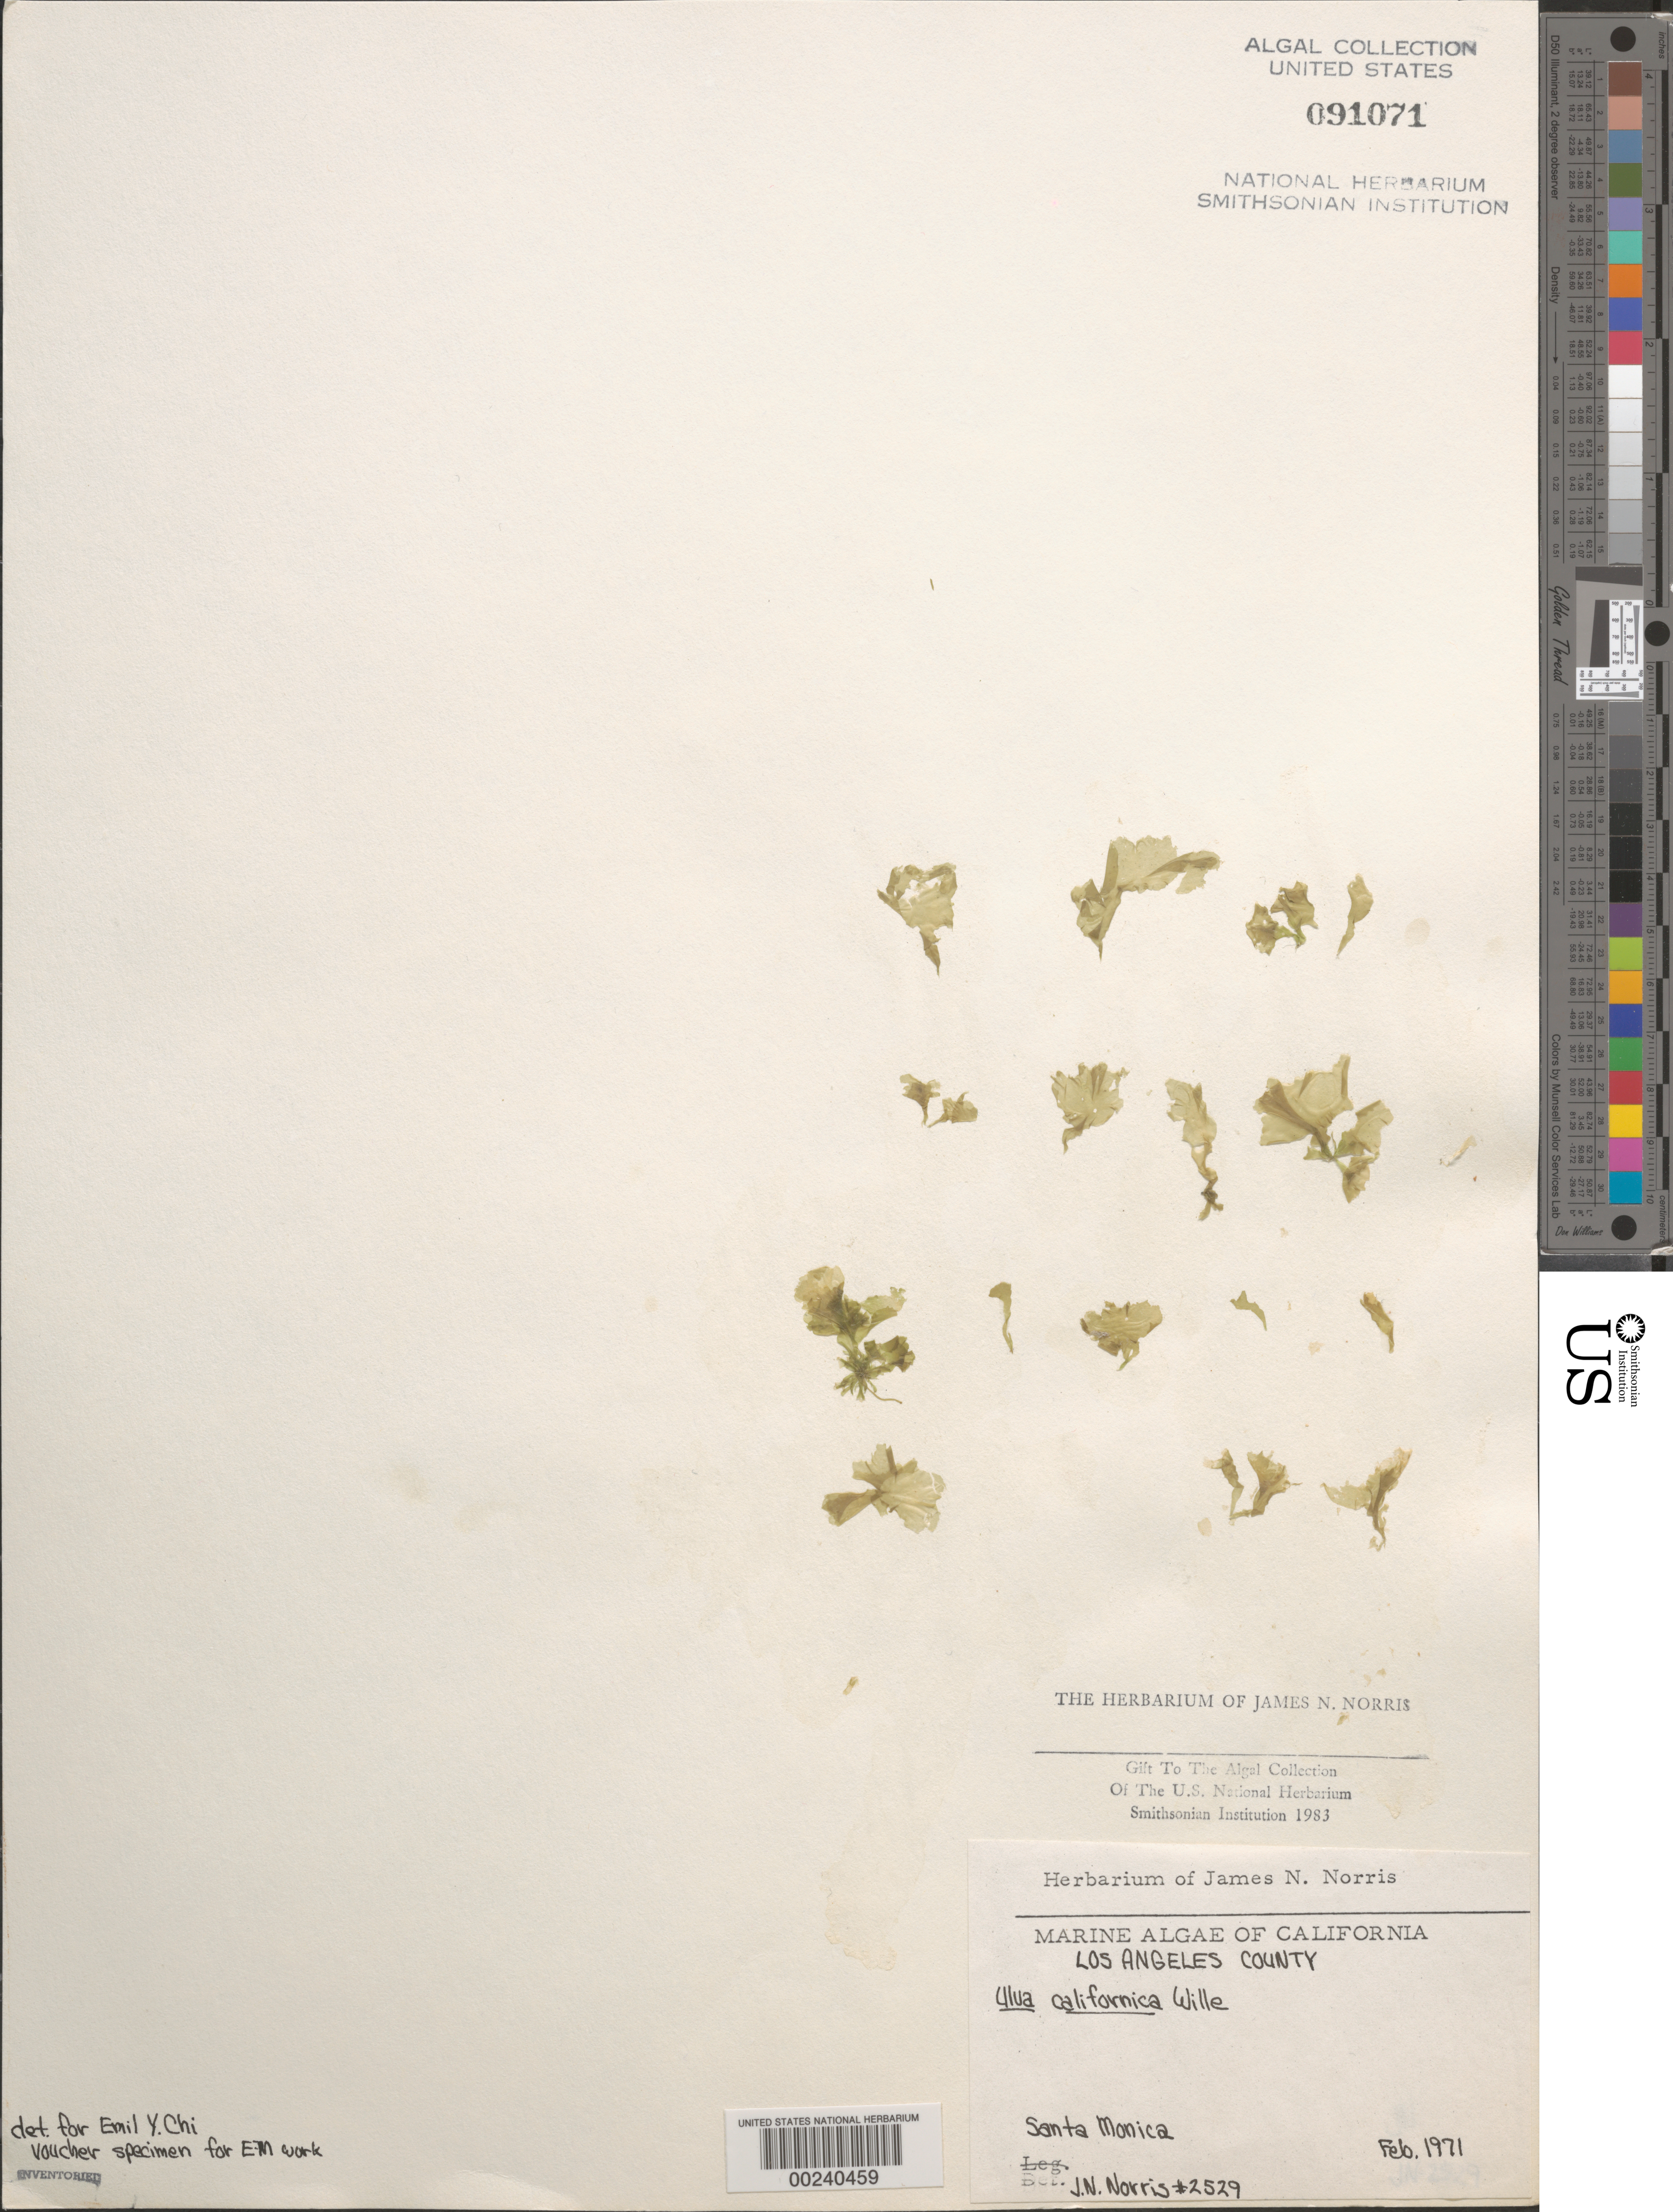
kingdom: Plantae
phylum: Chlorophyta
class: Ulvophyceae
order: Ulvales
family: Ulvaceae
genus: Ulva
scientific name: Ulva californica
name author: N.Wille in Collins et al.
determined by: Norris, James N.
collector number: JN-2529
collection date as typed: Feb 1971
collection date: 1971-02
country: United States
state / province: California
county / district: Los Angeles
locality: Santa Monica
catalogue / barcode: US 91071